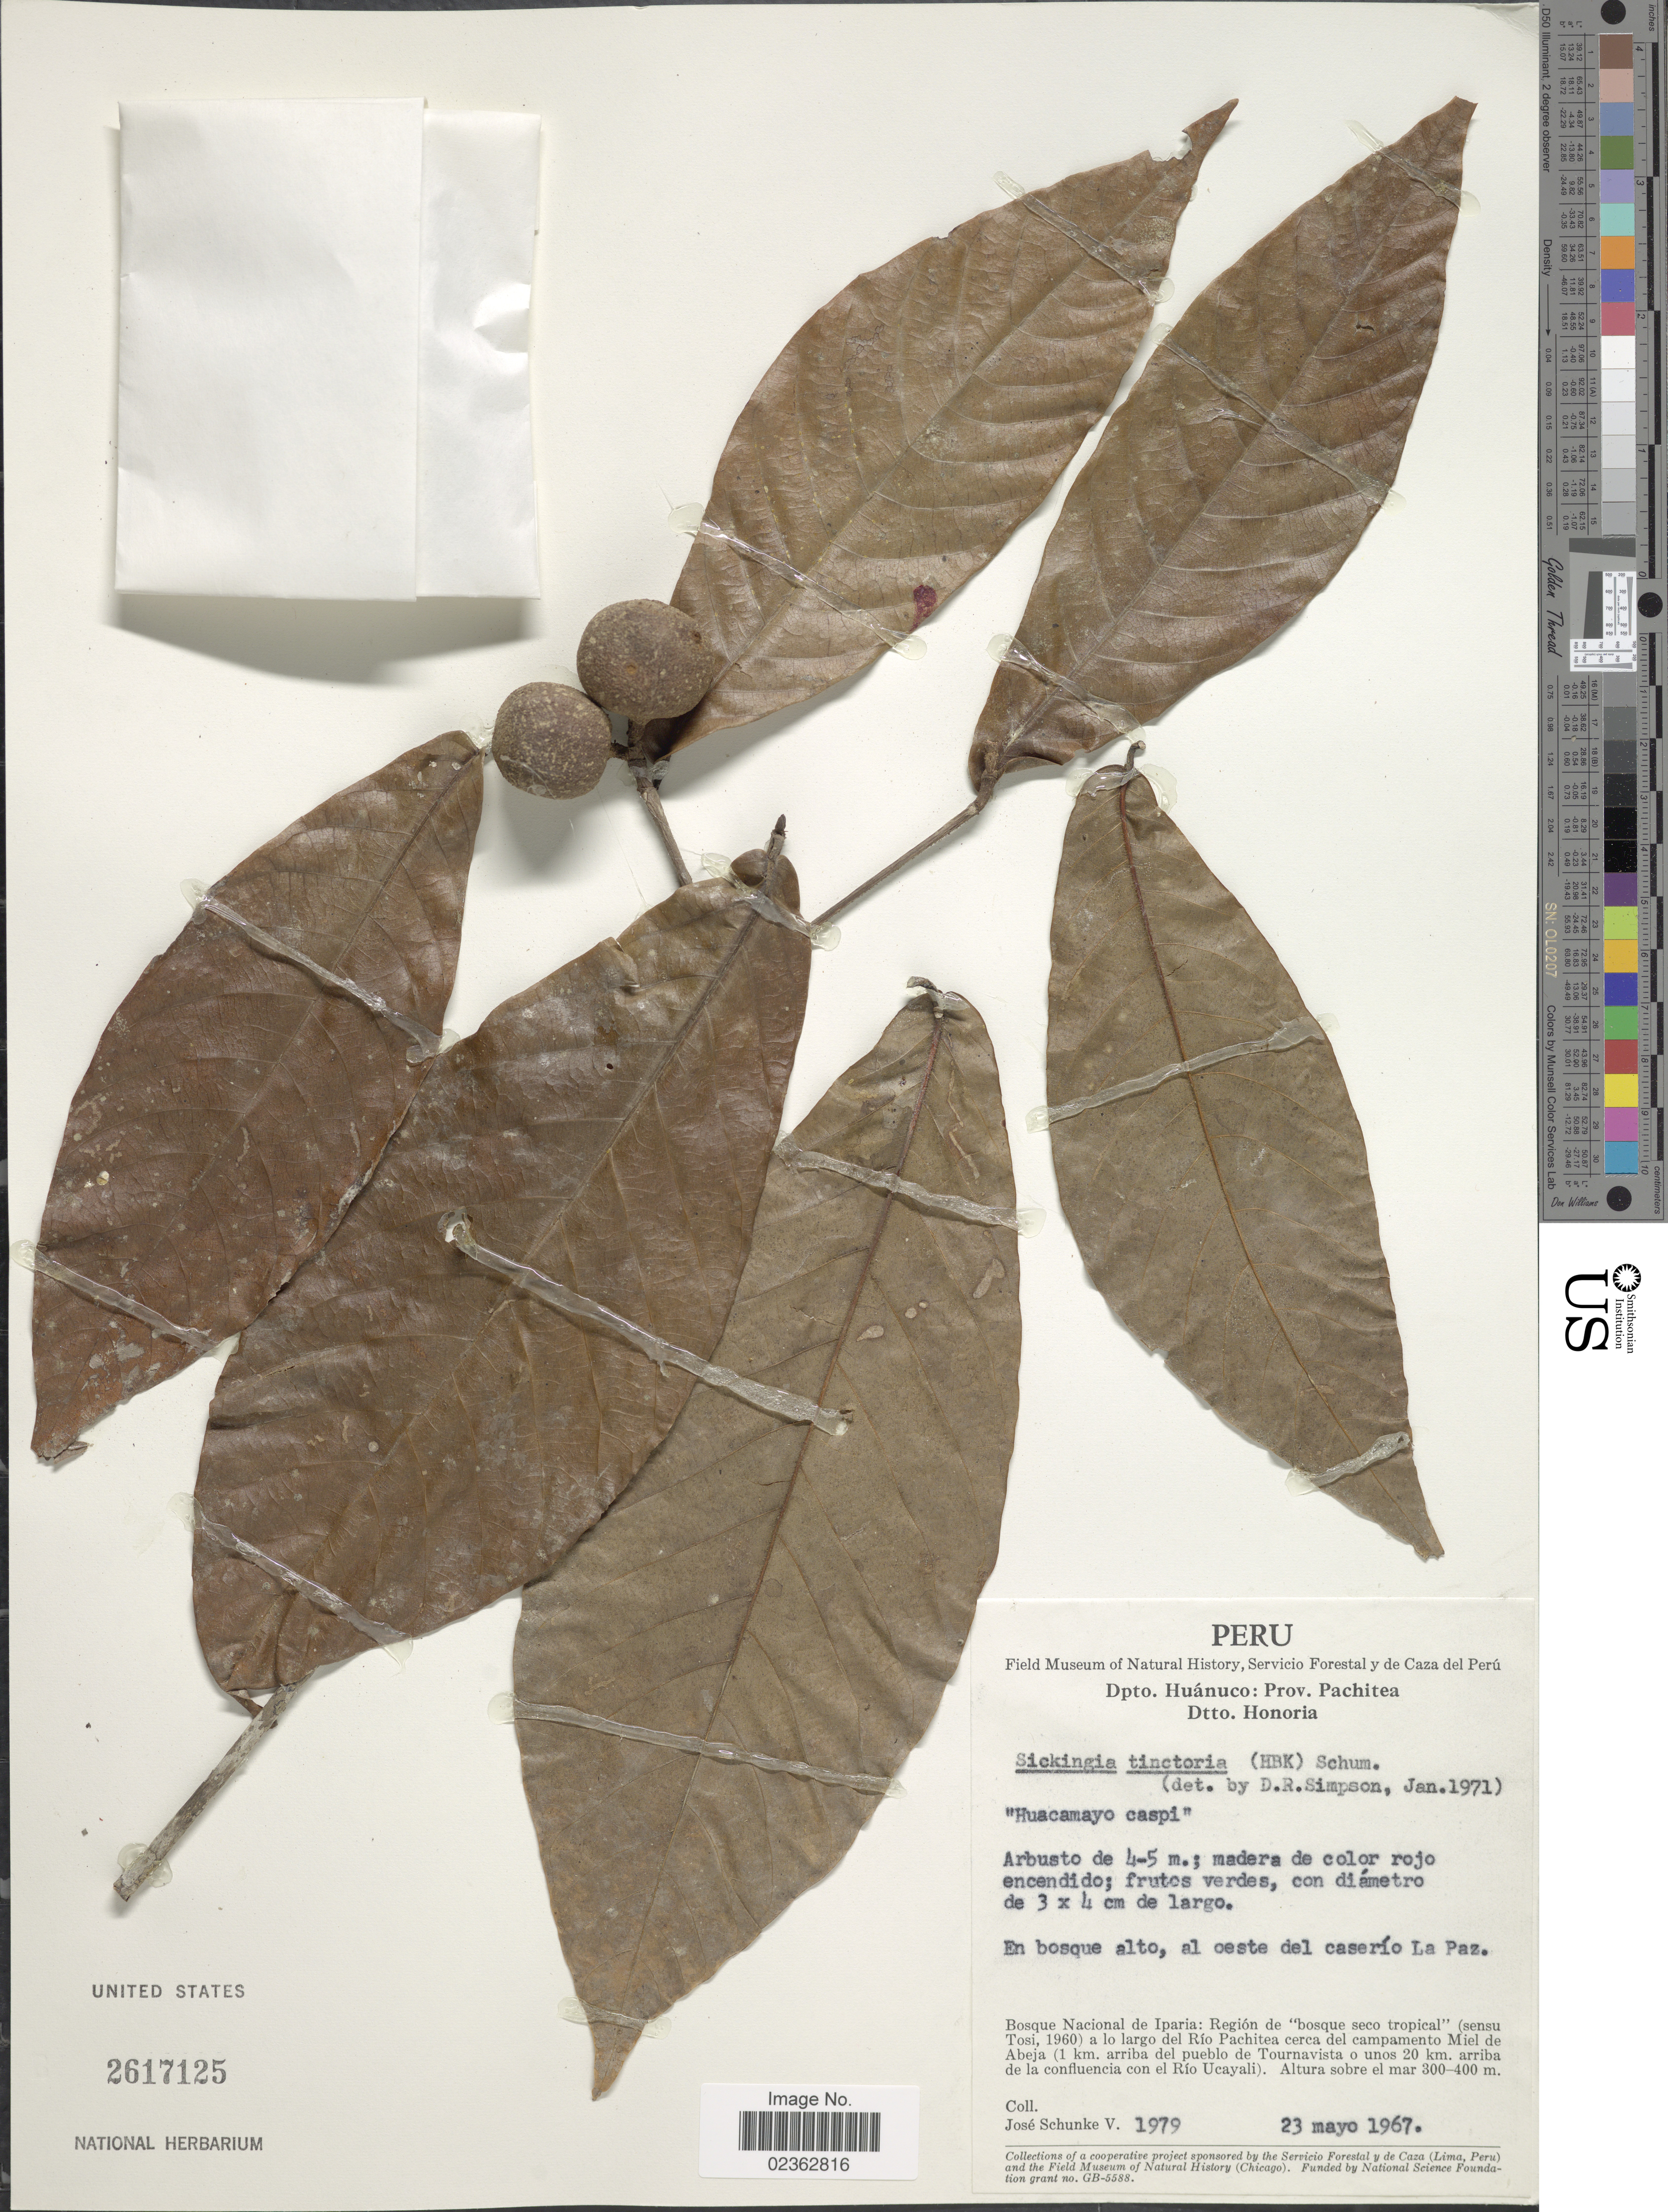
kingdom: Plantae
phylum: Tracheophyta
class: Magnoliopsida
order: Gentianales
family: Rubiaceae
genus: Simira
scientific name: Simira rubescens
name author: (Benth.) Bremek. ex Steyerm.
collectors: J. Schunke Vigo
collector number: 1979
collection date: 1967-05-23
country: Peru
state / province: Huánuco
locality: Prov. Pachitea, Dtto. Honoria, en bosque alto, al oeste del caserio La Paz, Bosque Nacional de Iparia: Region de "bosque seco tropical" (Sensu Tosi, 1960) a lo largo del Rio Pachitea cerca del campamento Miel de Abeja (1 km. arriba del pueblo de Tournavista o unos 20 km. arriba de la confluencia con el Rio Ucayali)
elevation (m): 300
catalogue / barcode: US 2617125